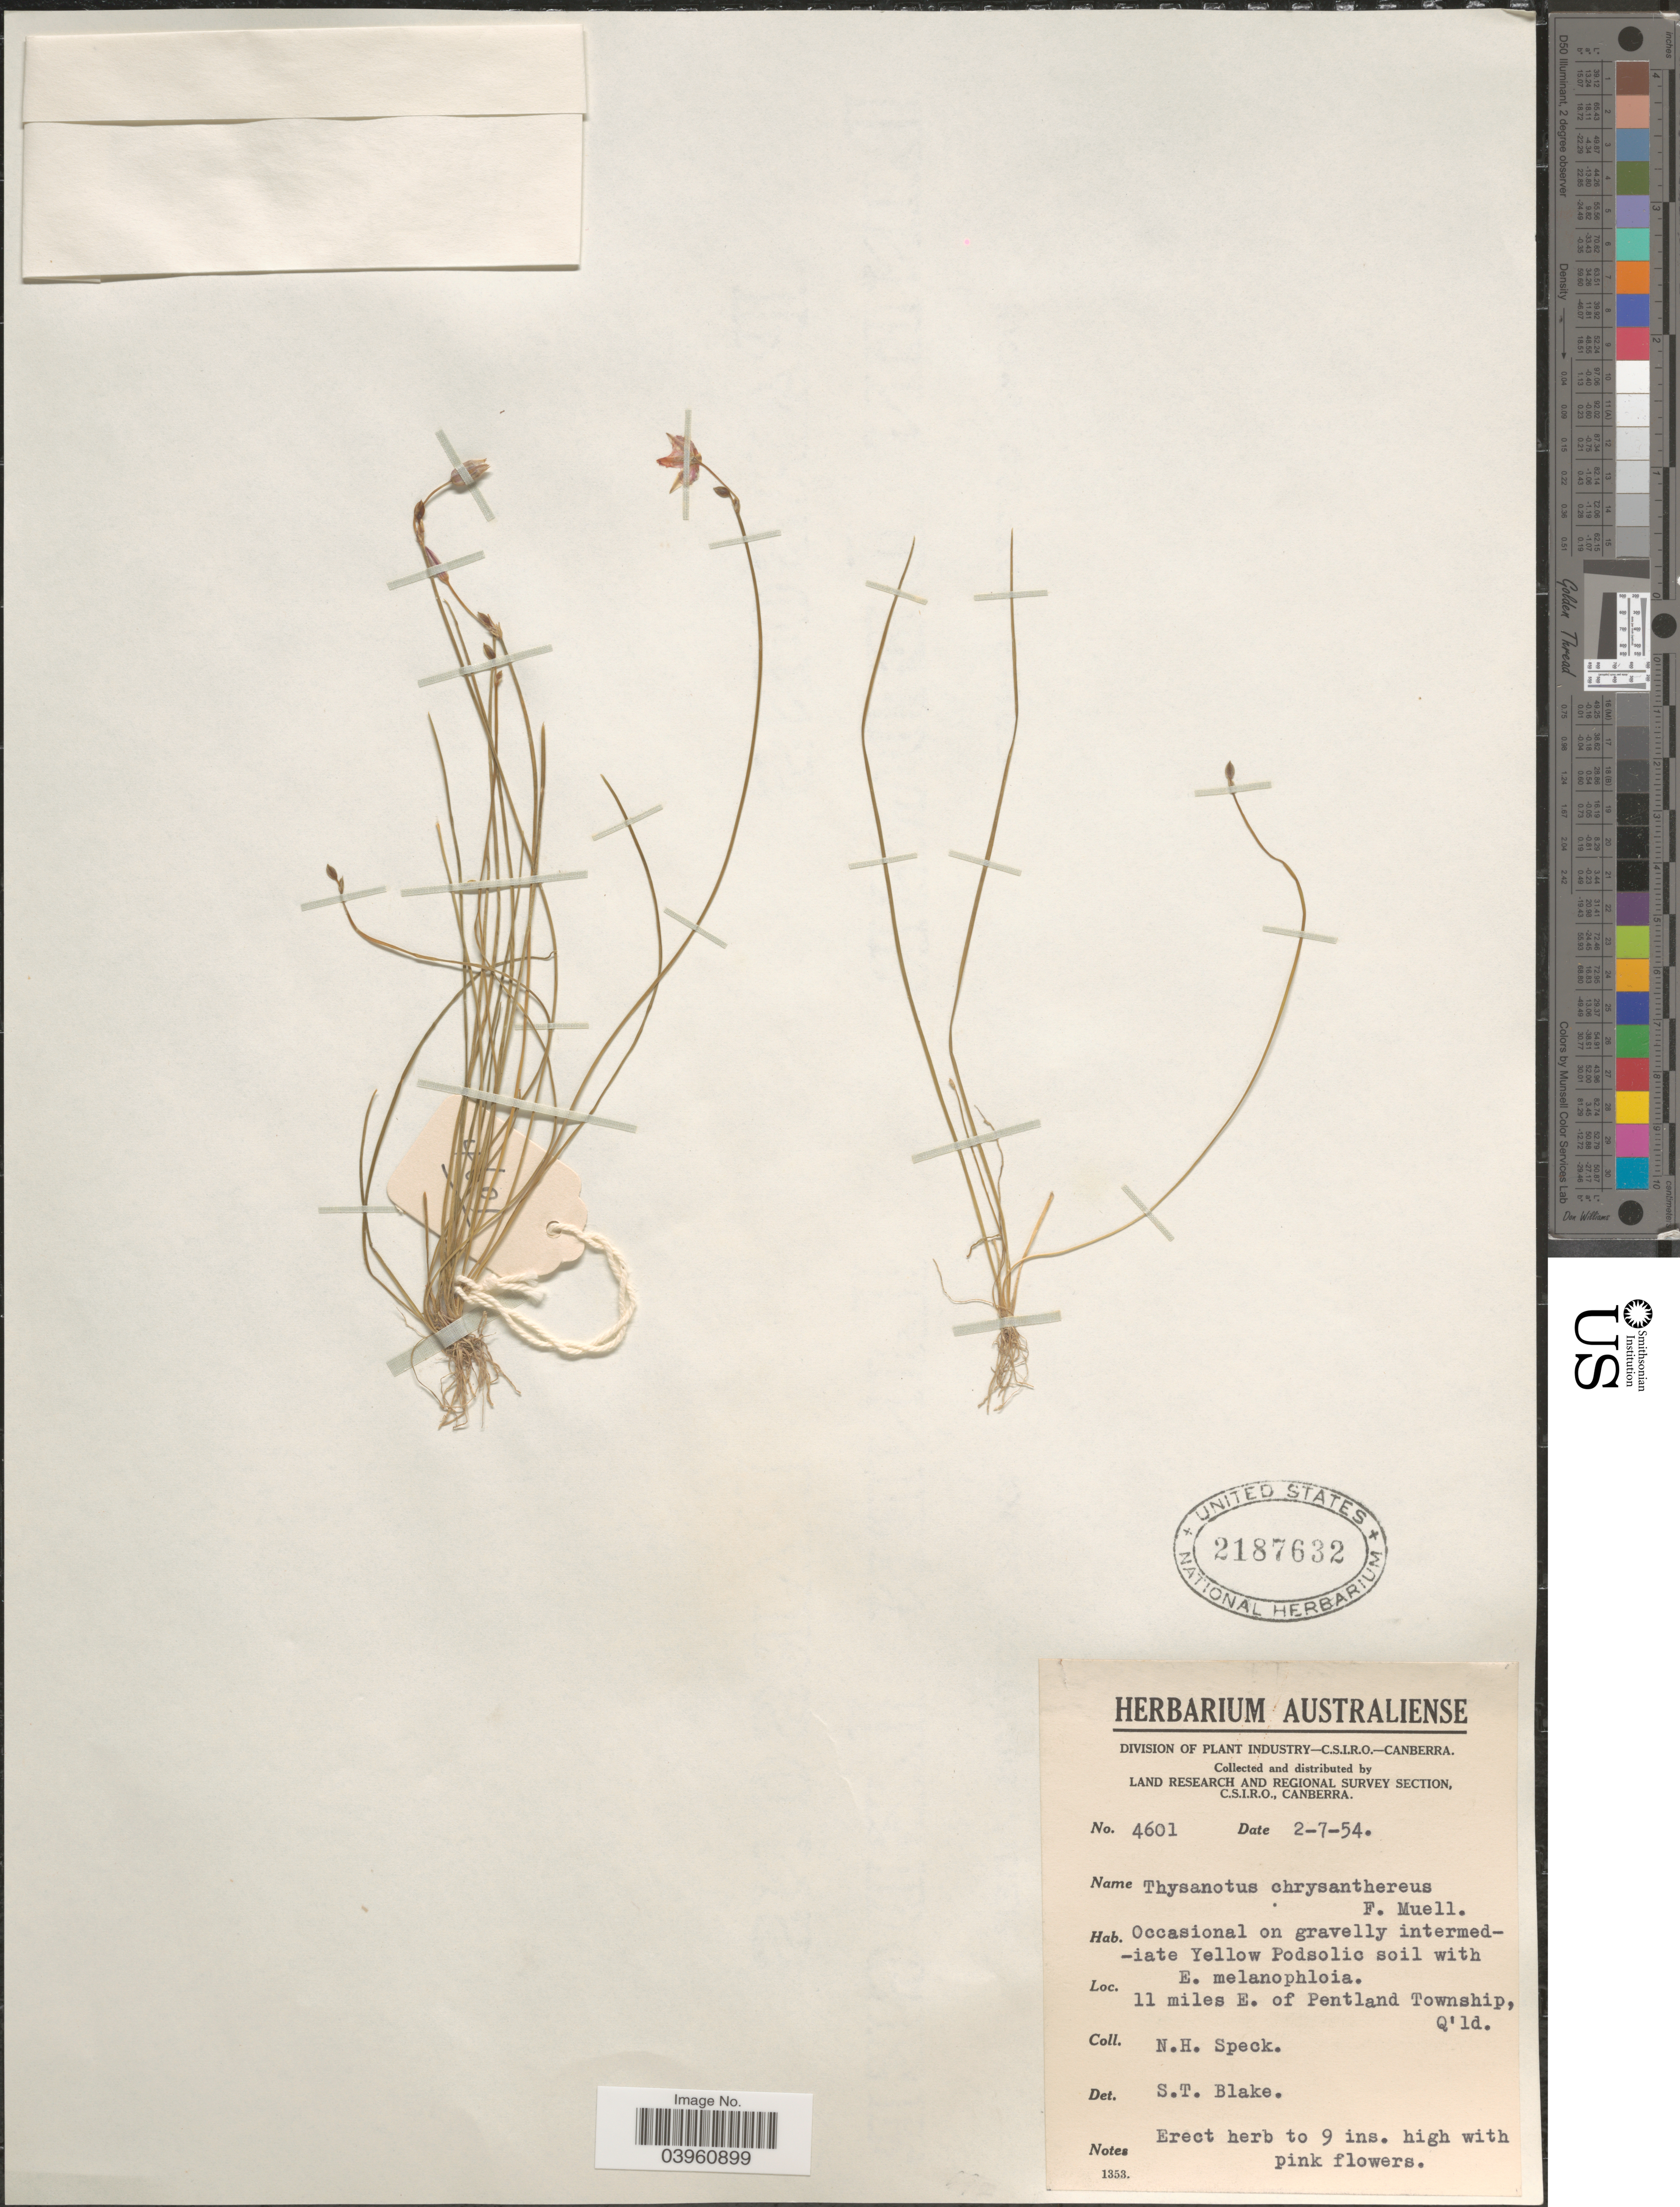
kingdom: Plantae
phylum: Tracheophyta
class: Liliopsida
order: Asparagales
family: Asparagaceae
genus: Thysanotus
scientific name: Thysanotus chrysantherus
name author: F. Muell.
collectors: N. Speck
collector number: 4601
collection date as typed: Transcribed d/m/y: 2/7/54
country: Australia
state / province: Queensland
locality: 11 miles E. of Pentland Township.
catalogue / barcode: US 2187632